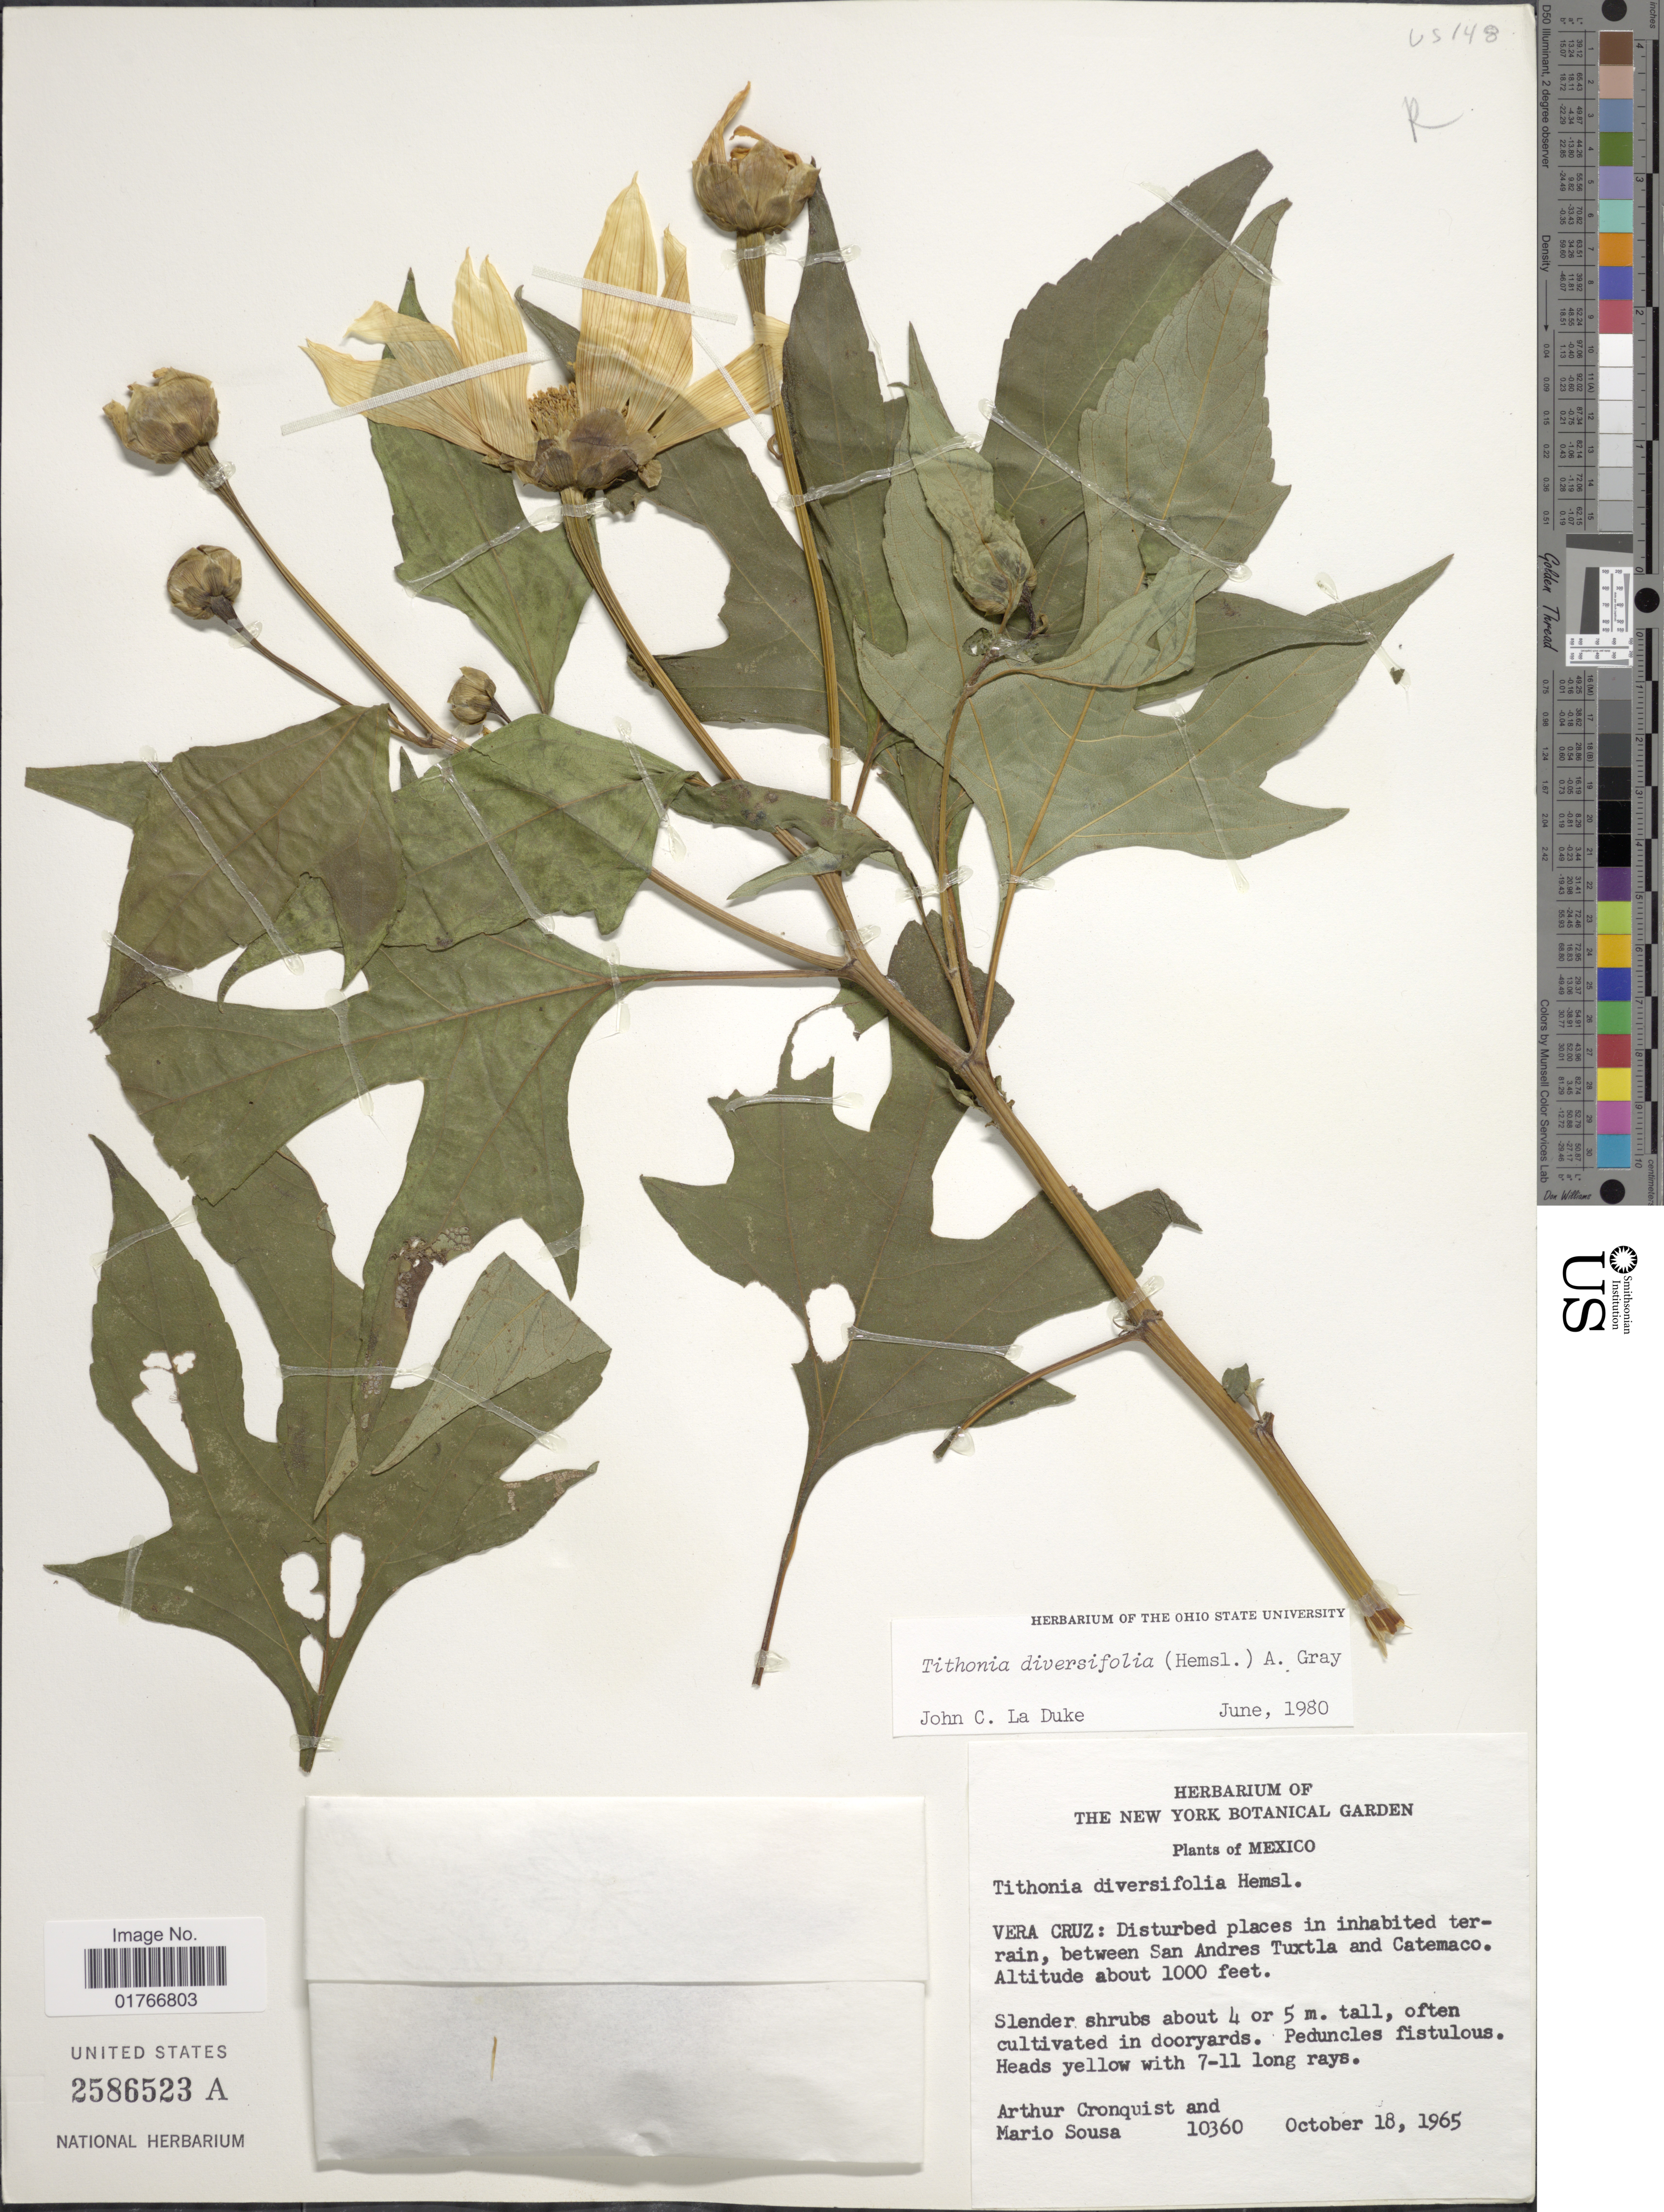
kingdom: Plantae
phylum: Tracheophyta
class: Magnoliopsida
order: Asterales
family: Asteraceae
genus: Tithonia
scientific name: Tithonia diversifolia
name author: (Hemsl.) A. Gray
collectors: A. J. Cronquist & M. Sousa S.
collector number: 10360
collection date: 1965-10-18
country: Mexico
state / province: Veracruz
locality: Vera Cruz, between San Andres Tuxtla and Catemaco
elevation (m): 305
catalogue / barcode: US 2586523A